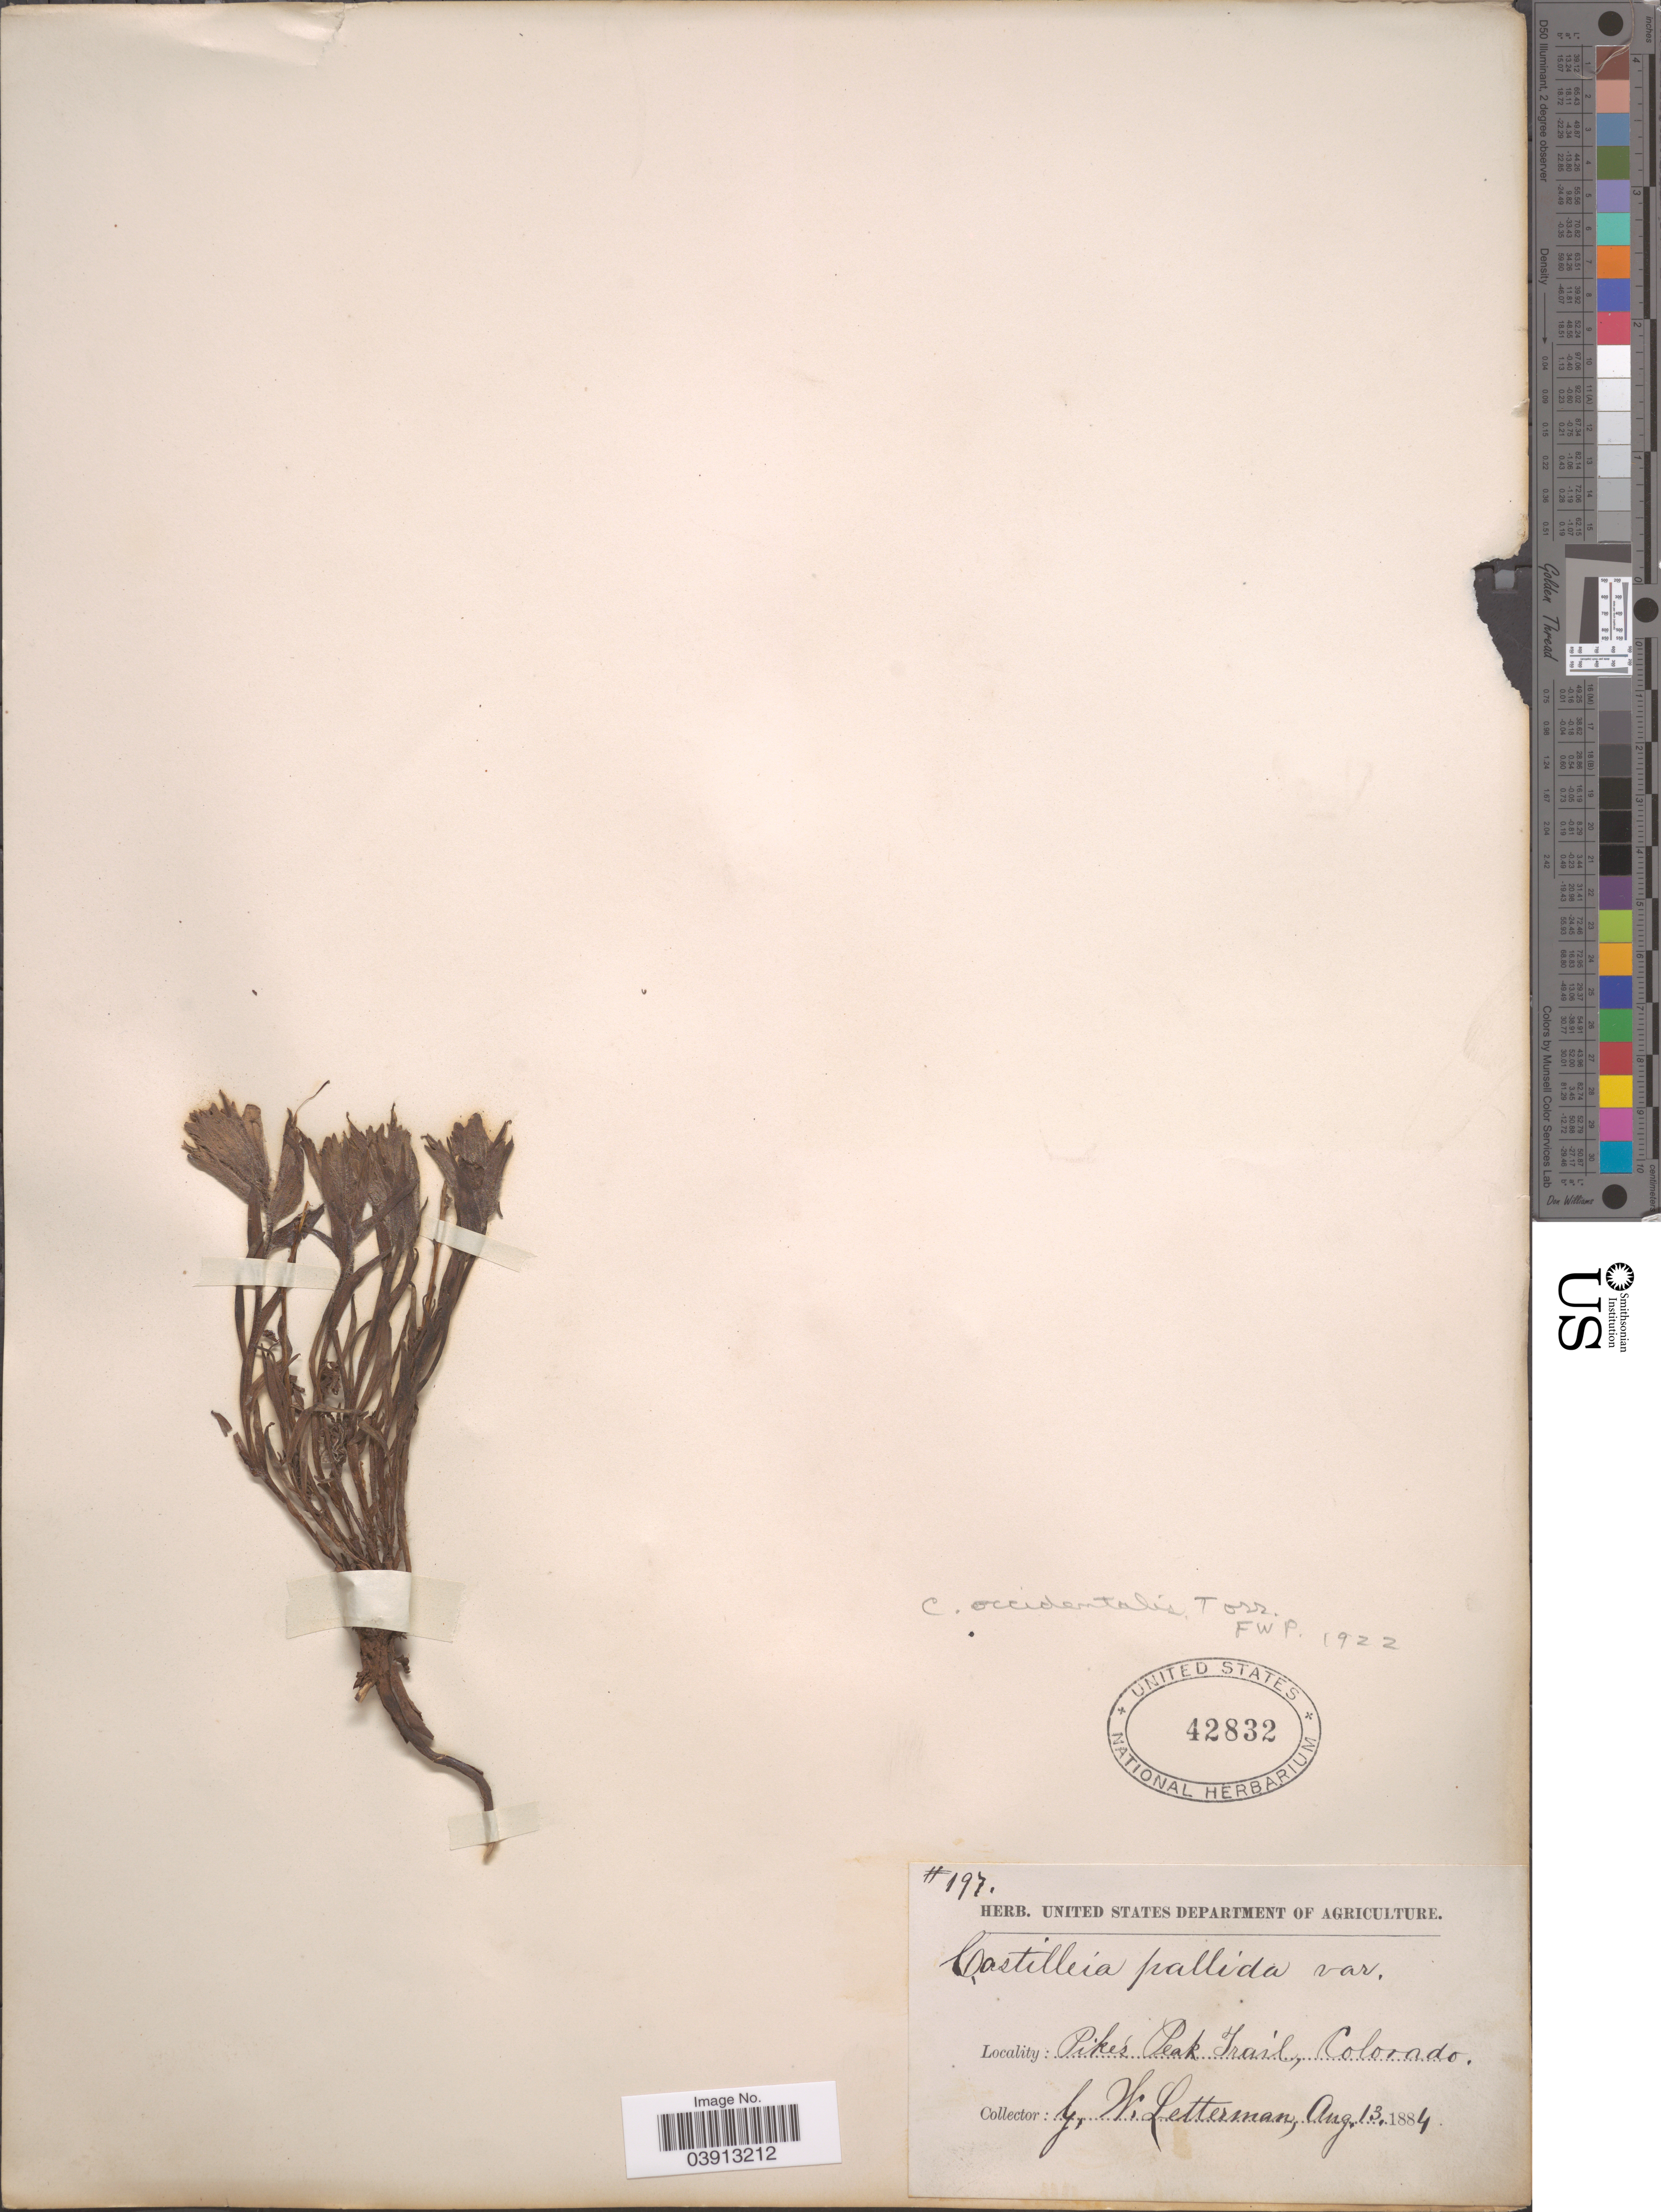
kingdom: Plantae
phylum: Tracheophyta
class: Magnoliopsida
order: Lamiales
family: Orobanchaceae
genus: Castilleja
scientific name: Castilleja occidentalis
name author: Torr.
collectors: G. W. Letterman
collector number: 197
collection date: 1884-08-13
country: United States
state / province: Colorado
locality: Pike's Peak Trail.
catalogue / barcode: US 42832